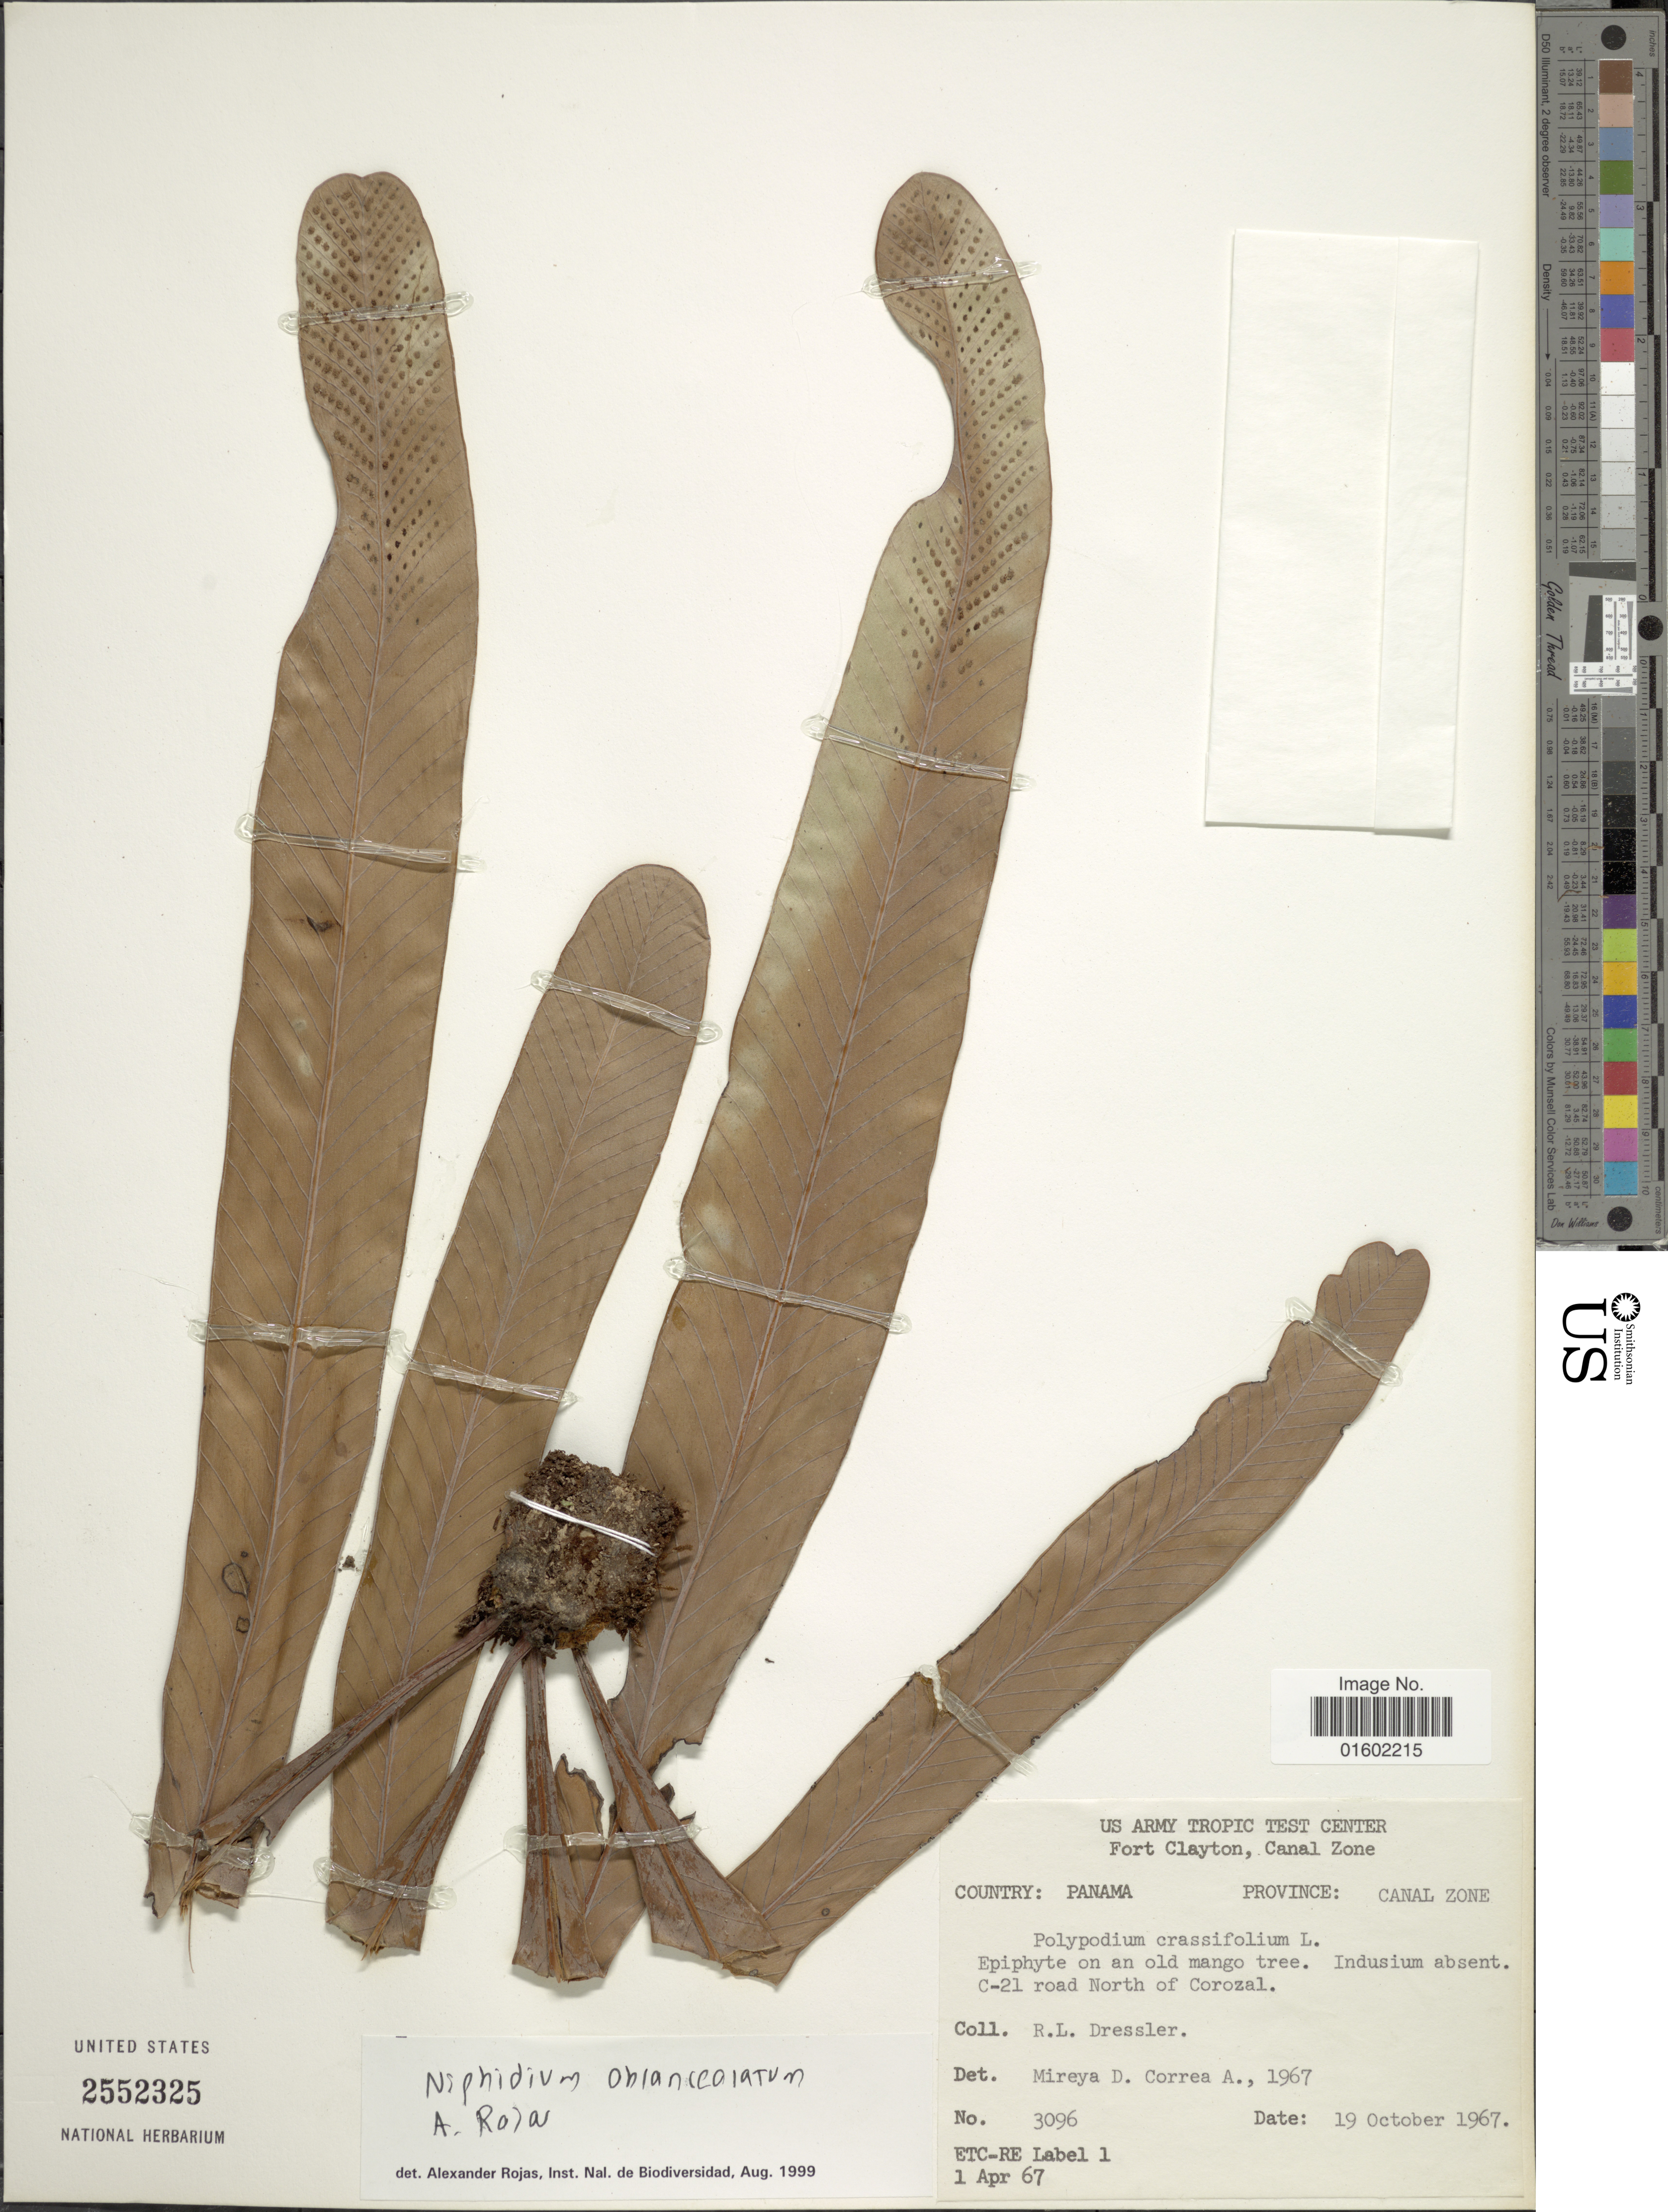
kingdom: Plantae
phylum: Tracheophyta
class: Polypodiopsida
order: Polypodiales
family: Polypodiaceae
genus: Niphidium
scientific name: Niphidium crassifolium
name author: (L.) Lellinger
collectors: R. Dressler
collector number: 3096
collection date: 1967-10-19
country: Panama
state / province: Colón / Panamá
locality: Fort Clayton, Canal Zone, C-21 road North of Corozal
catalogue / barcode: US 2552325